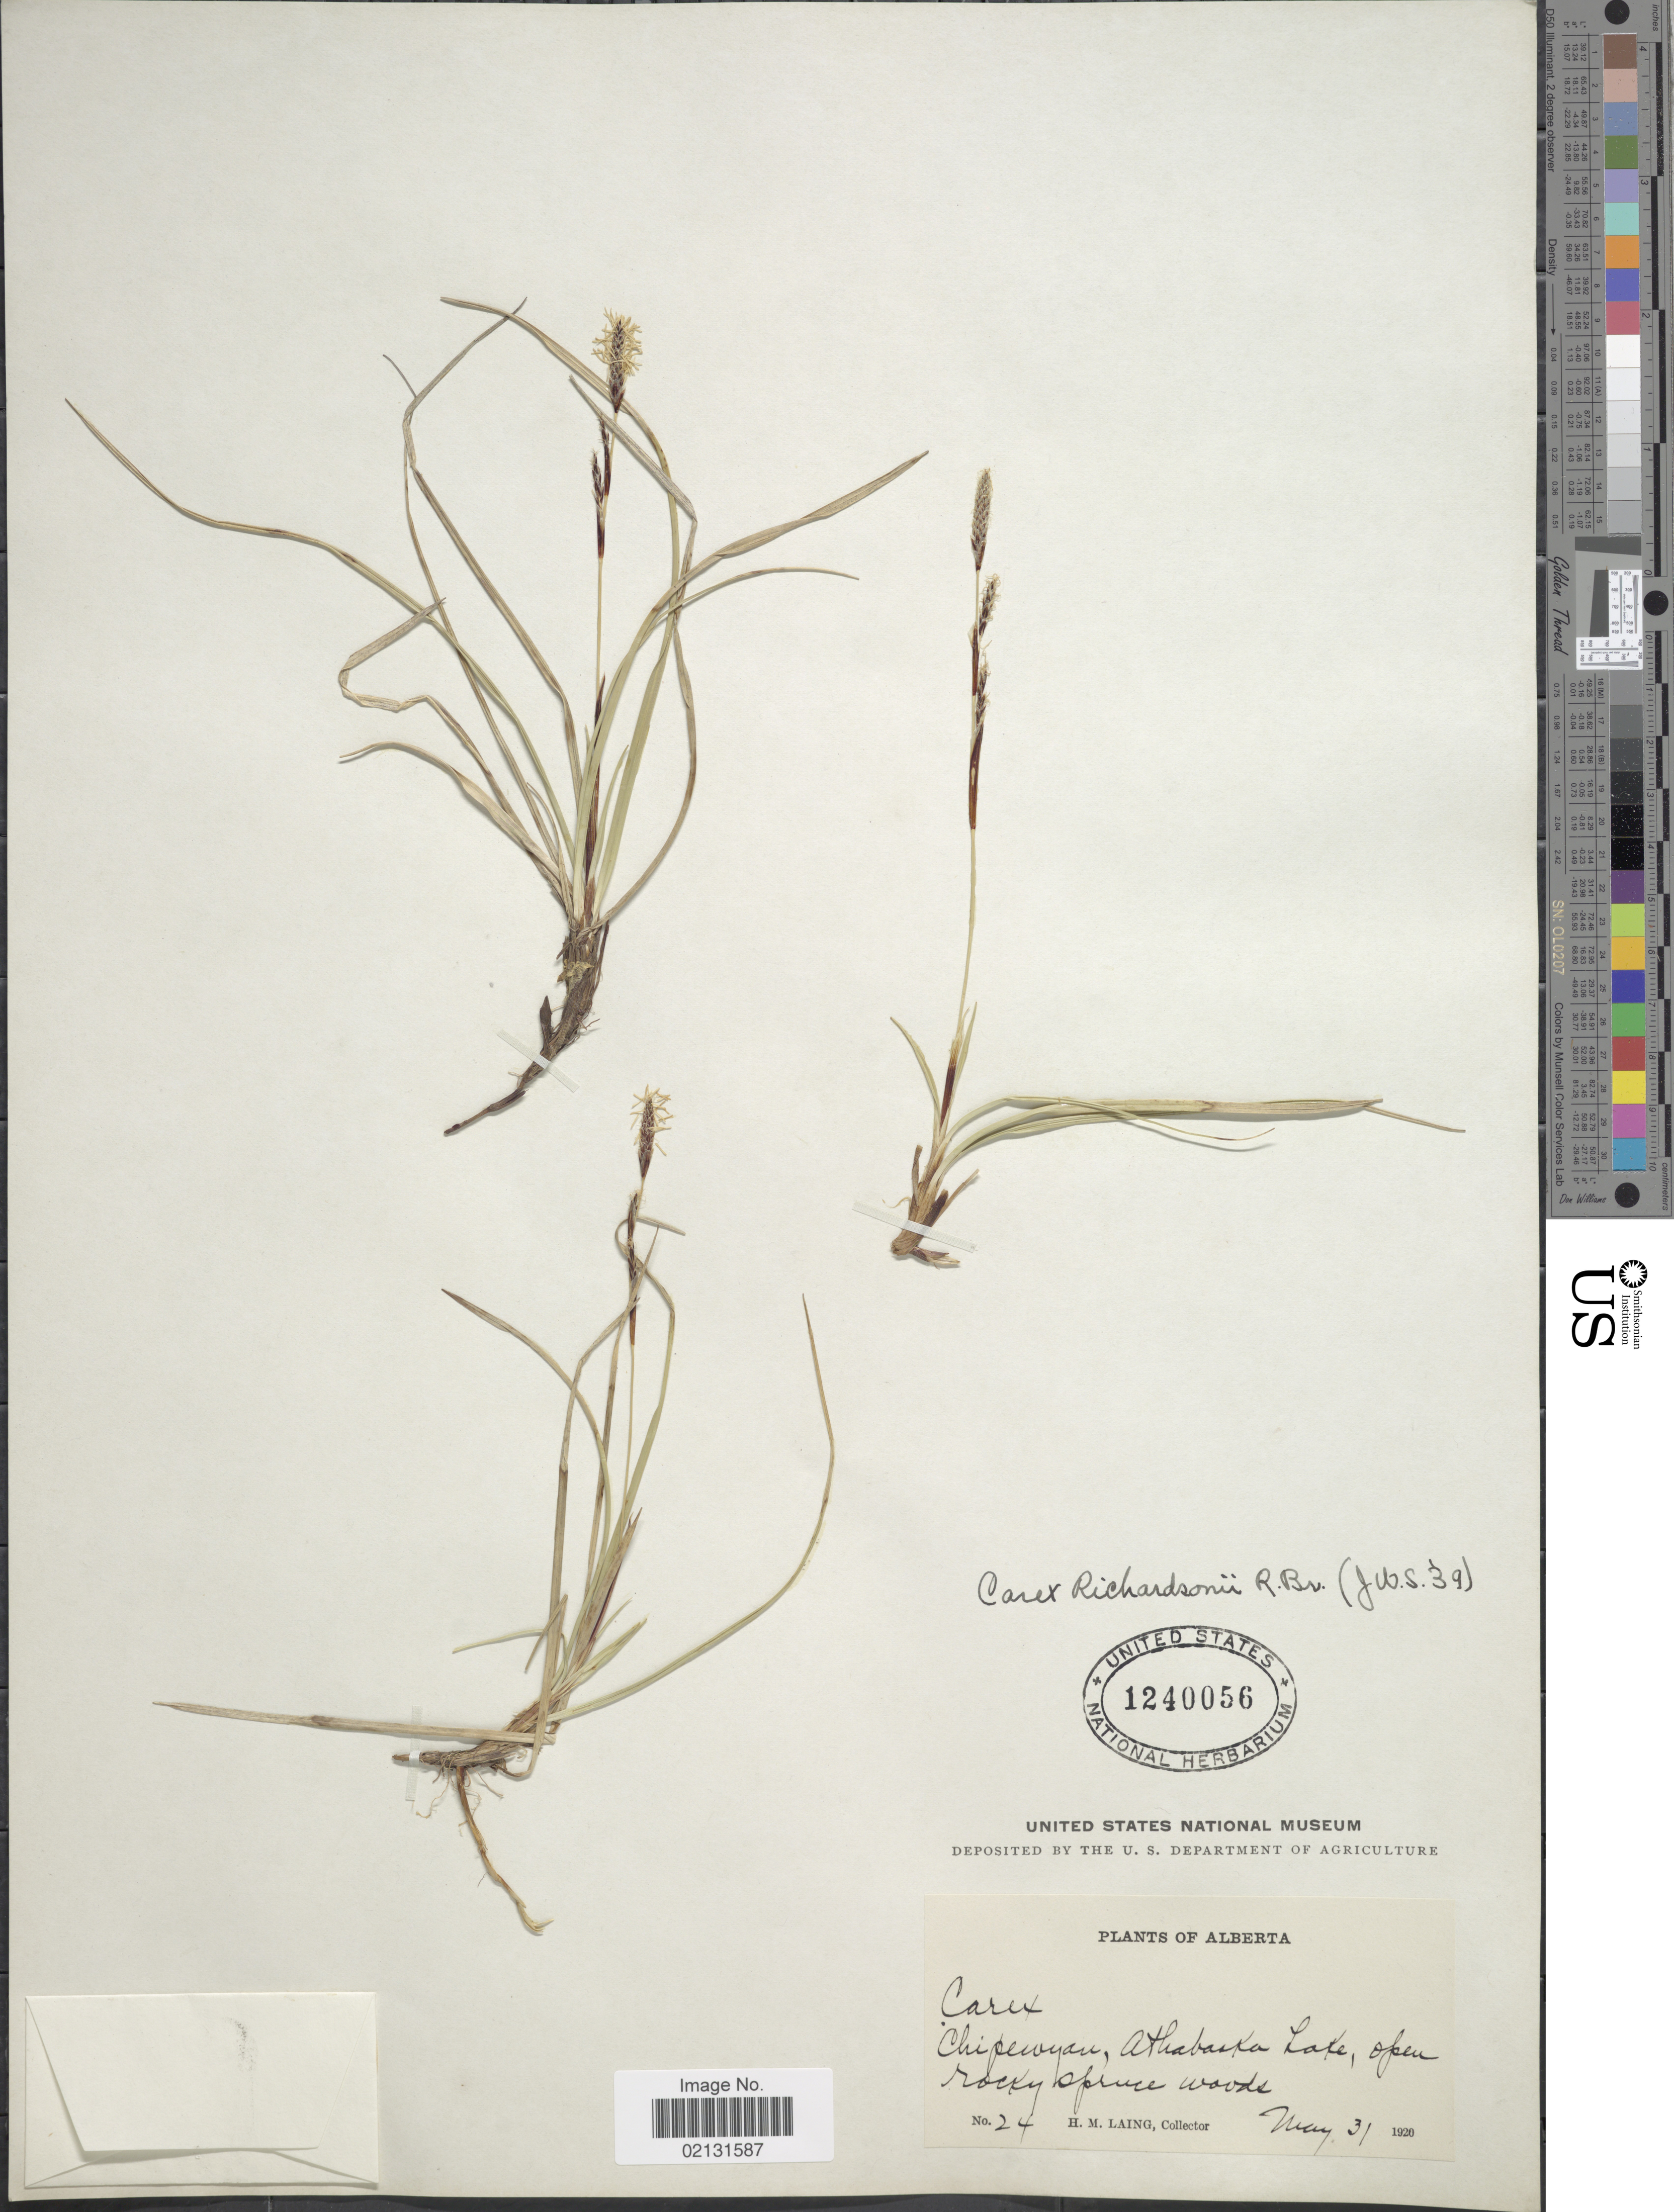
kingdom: Plantae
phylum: Tracheophyta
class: Liliopsida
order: Poales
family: Cyperaceae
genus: Carex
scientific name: Carex richardsonii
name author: R. Br.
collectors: H. Laing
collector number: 24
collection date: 1920-05-31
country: Canada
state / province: Alberta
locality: Chipewyan, Athabaska Lake, open rocky spruce woods.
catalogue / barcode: US 1240056